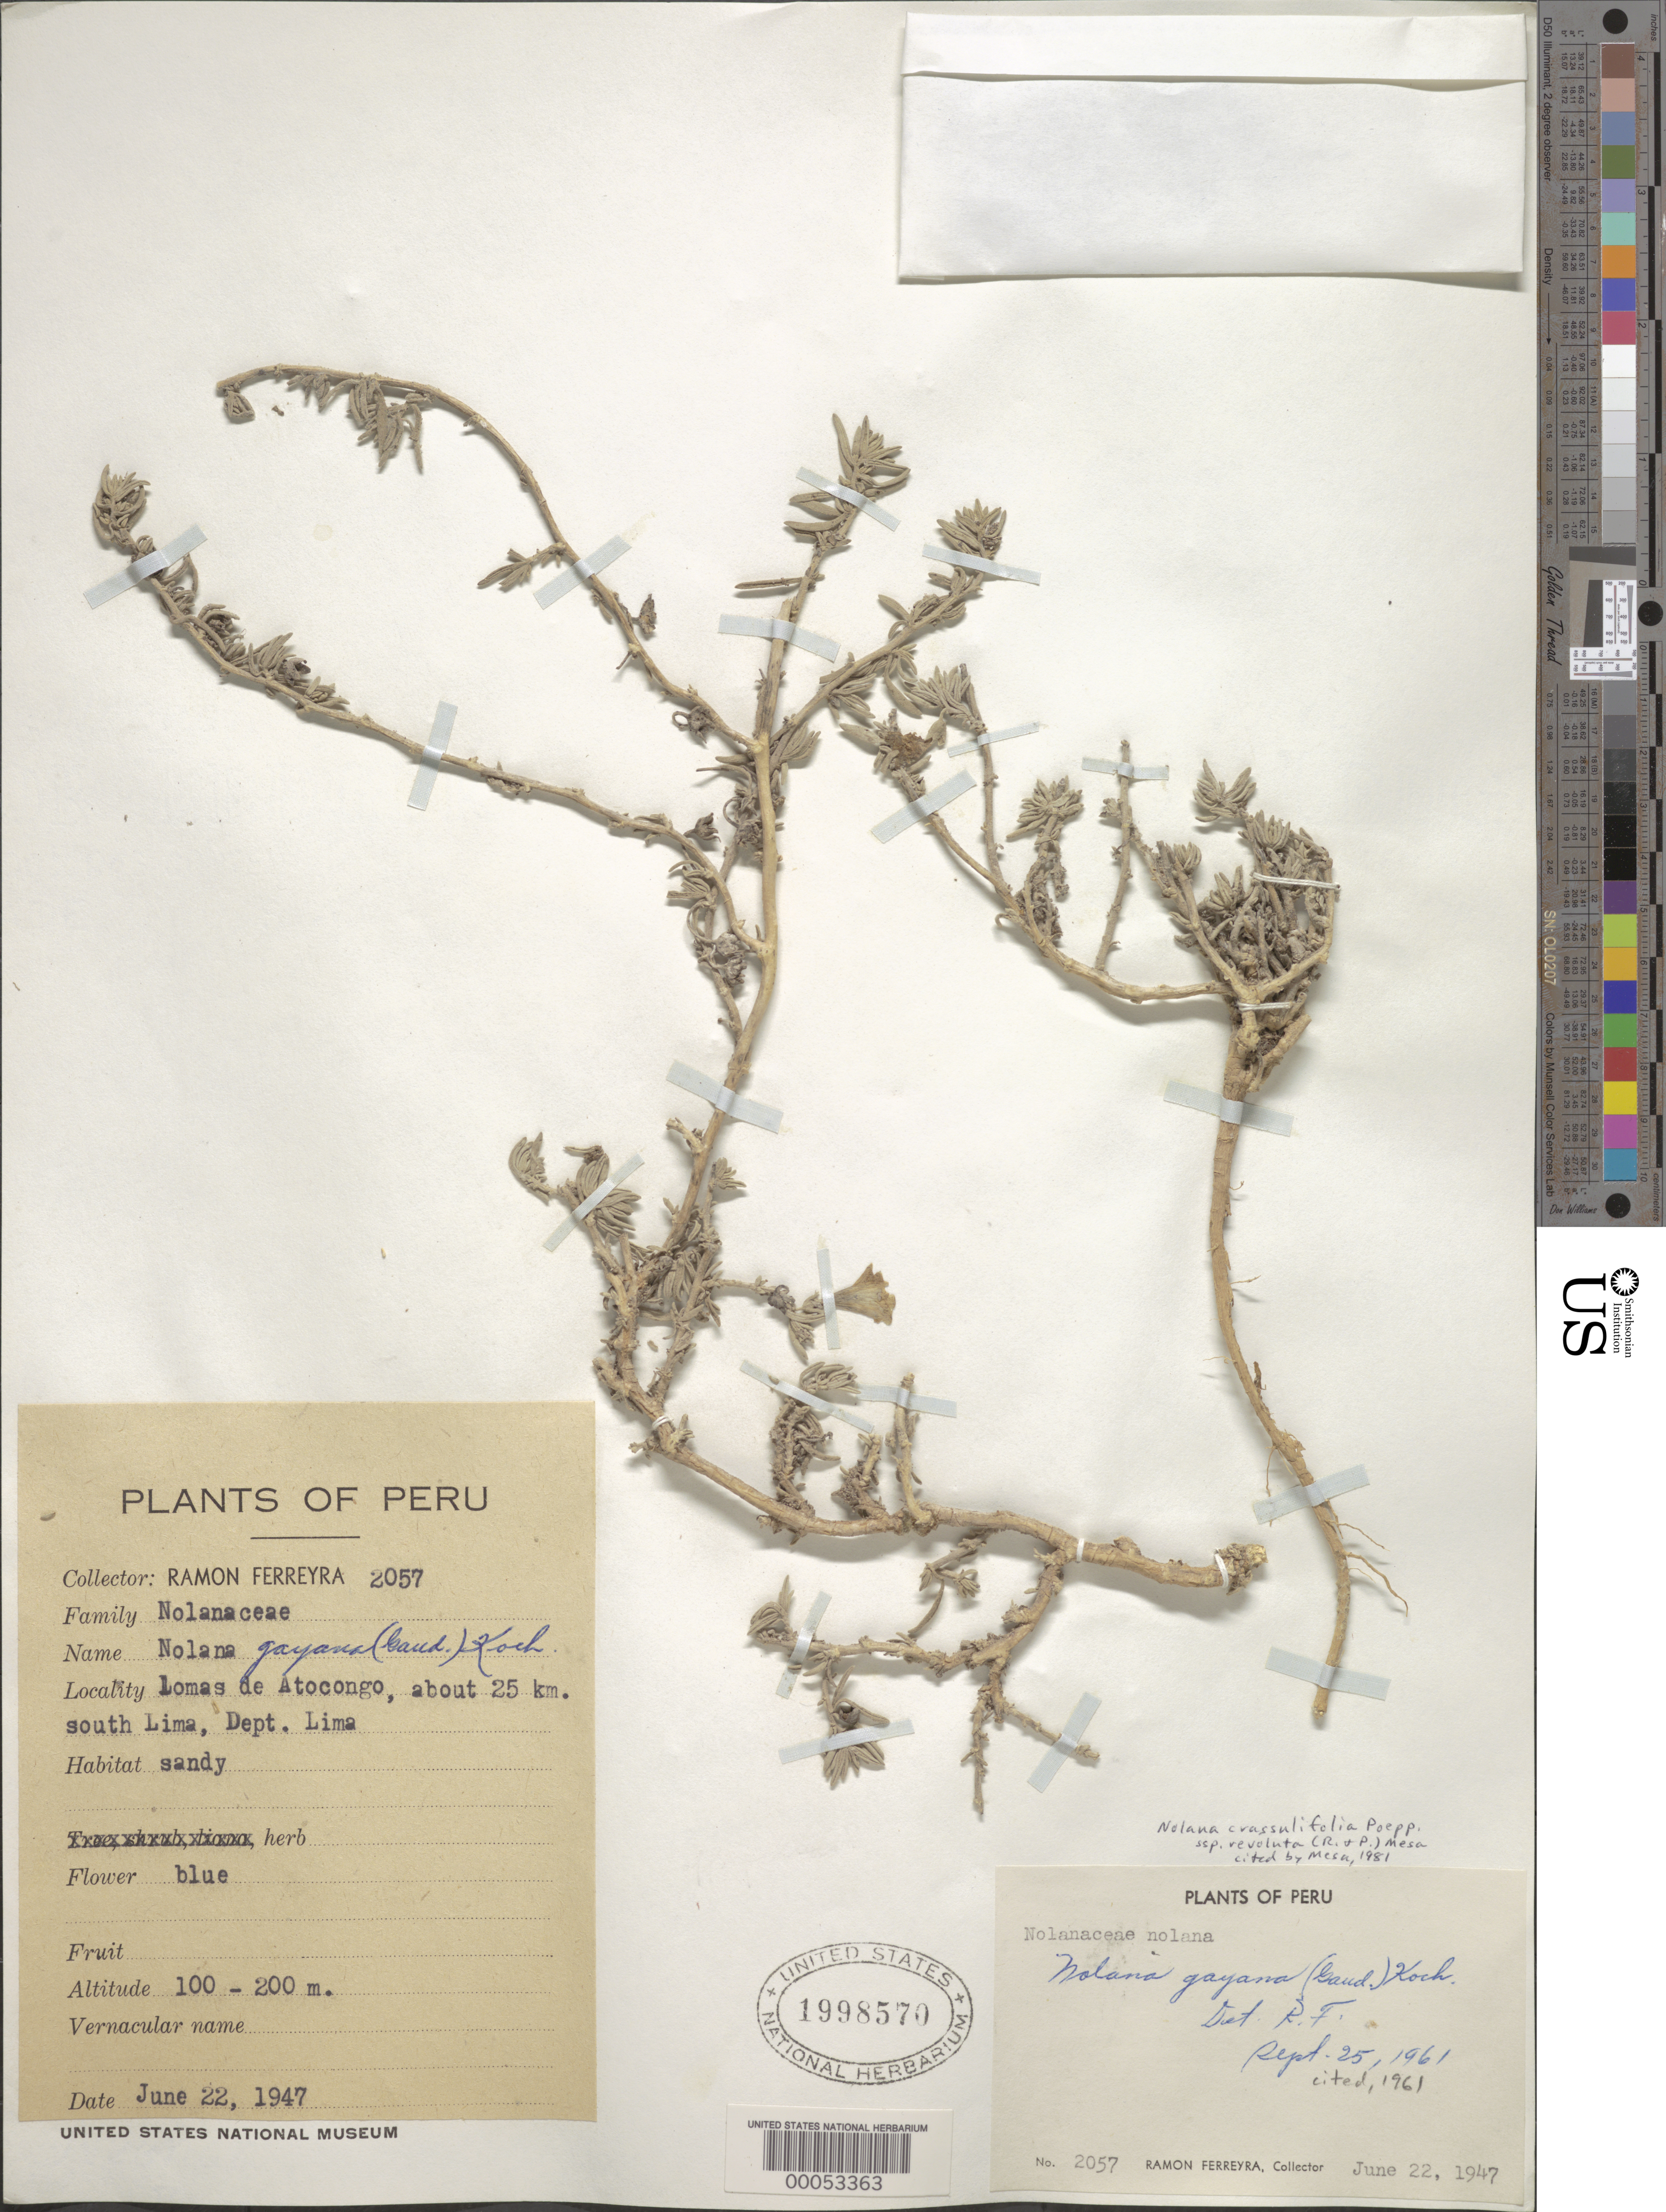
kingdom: Plantae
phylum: Tracheophyta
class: Magnoliopsida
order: Solanales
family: Solanaceae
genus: Nolana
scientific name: Nolana crassulifolia subsp. revoluta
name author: (Ruiz & Pav.) Mesa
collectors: R. A. Ferreyra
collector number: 2057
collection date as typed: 22 Jun 1947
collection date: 1947-06-22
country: Peru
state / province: Lima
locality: Lomas de atocongo, about 25 km. south of lima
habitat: Sandy area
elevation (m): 100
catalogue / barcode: US 1998570